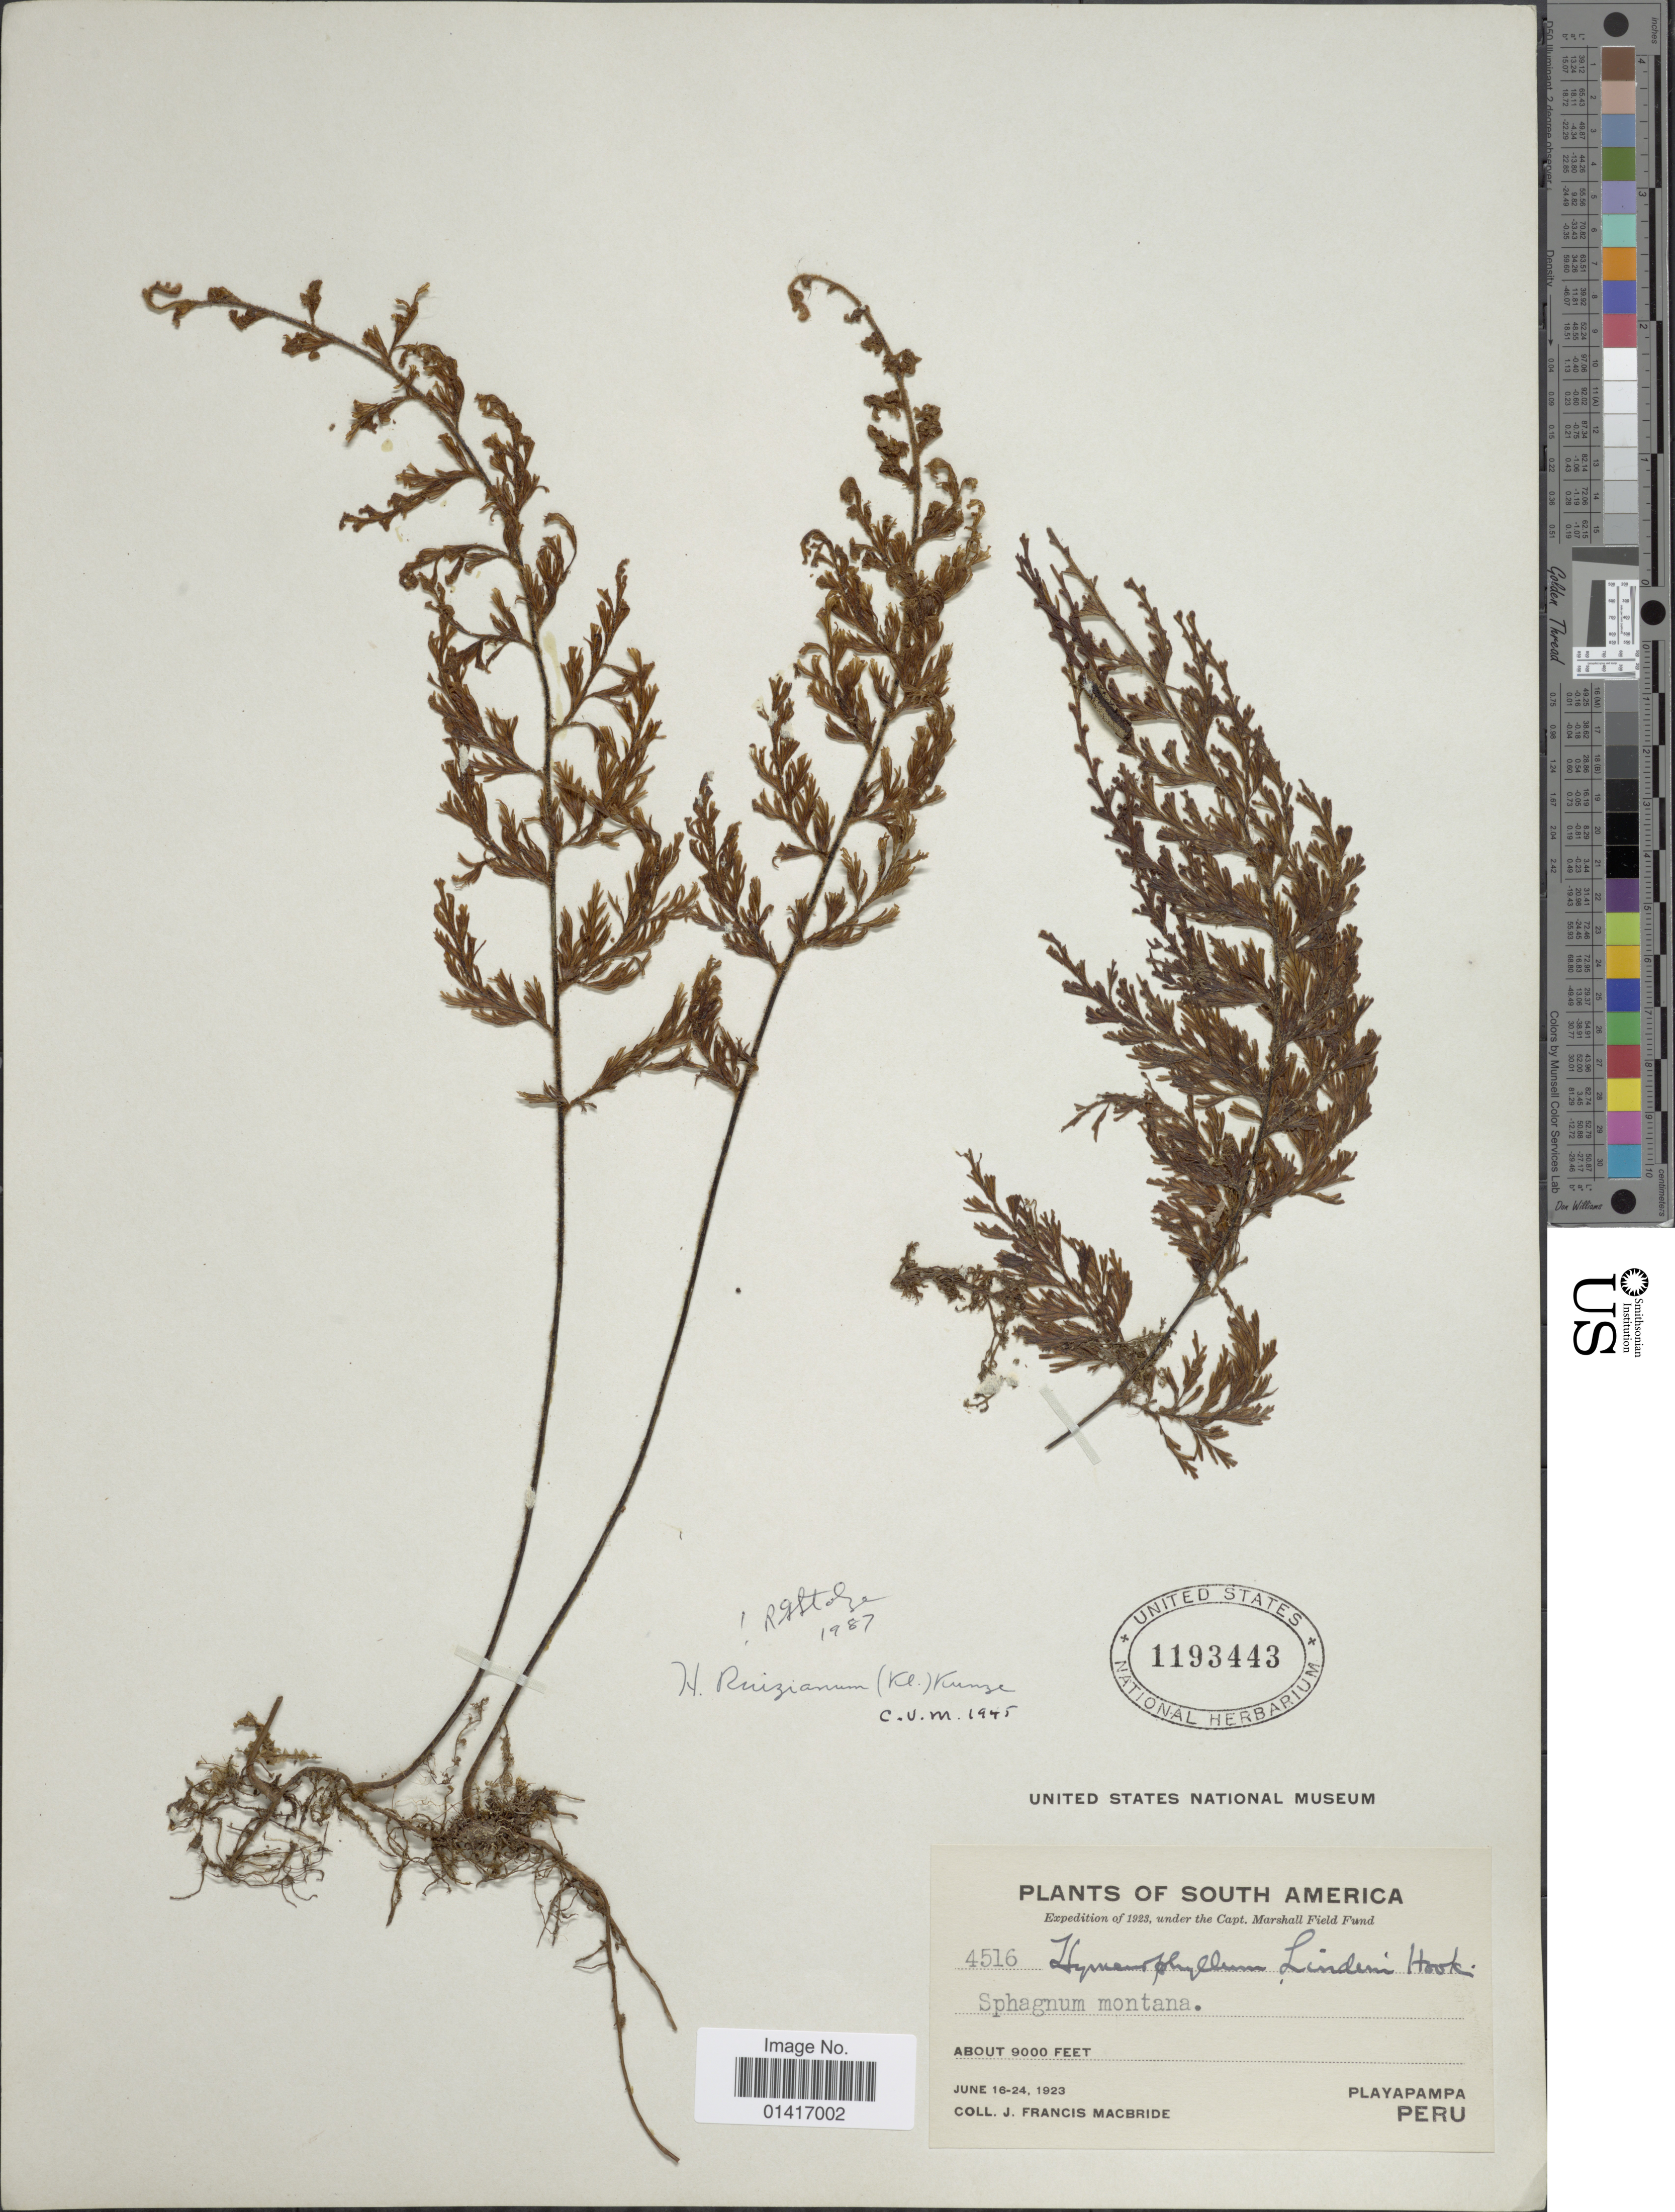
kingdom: Plantae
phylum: Tracheophyta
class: Polypodiopsida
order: Hymenophyllales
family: Hymenophyllaceae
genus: Hymenophyllum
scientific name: Hymenophyllum ruizianum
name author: (Klotzsch) Kunze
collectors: J. F. Macbride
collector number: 4516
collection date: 1923-06-16/1923-06-24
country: Peru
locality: Playapampa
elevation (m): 2743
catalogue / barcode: US 1193443